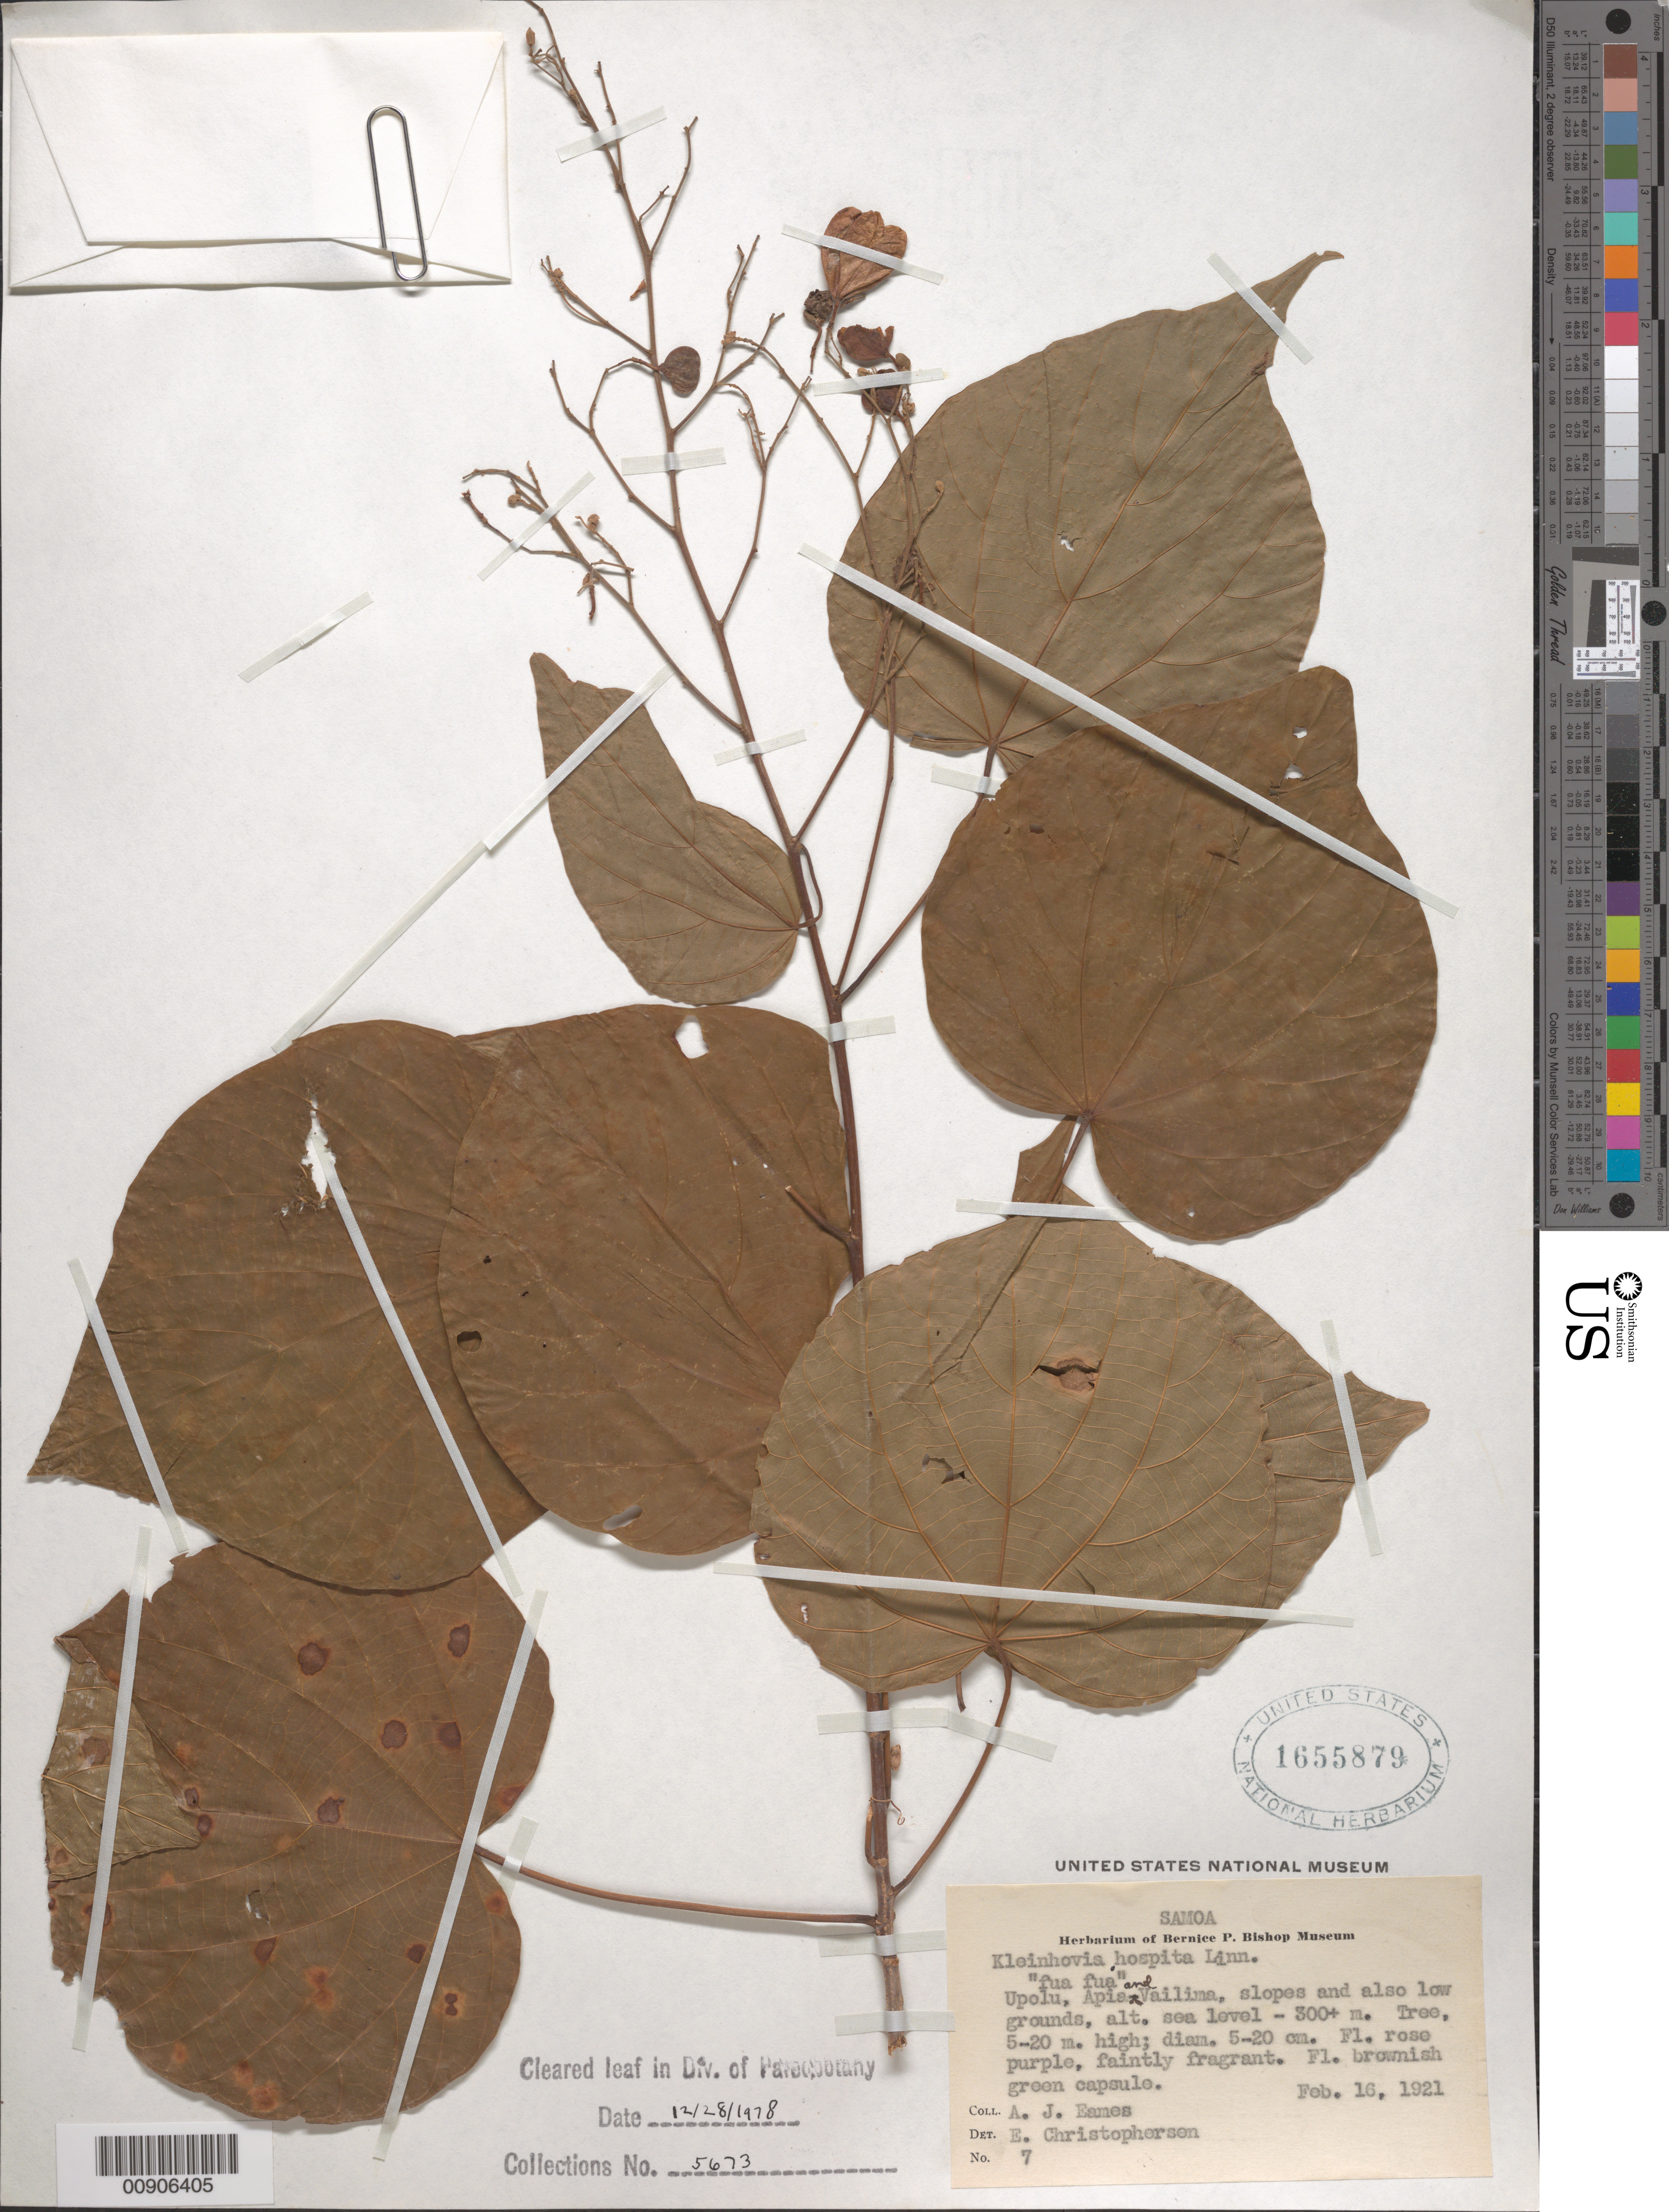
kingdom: Plantae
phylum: Tracheophyta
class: Magnoliopsida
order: Malvales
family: Malvaceae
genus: Kleinhovia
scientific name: Kleinhovia hospita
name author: L.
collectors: A. J. Eames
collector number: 7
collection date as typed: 16 Feb 1921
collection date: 1921-02-16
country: Samoa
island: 'Upolu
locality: Apia and Vailima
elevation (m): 0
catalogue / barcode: US 1655879